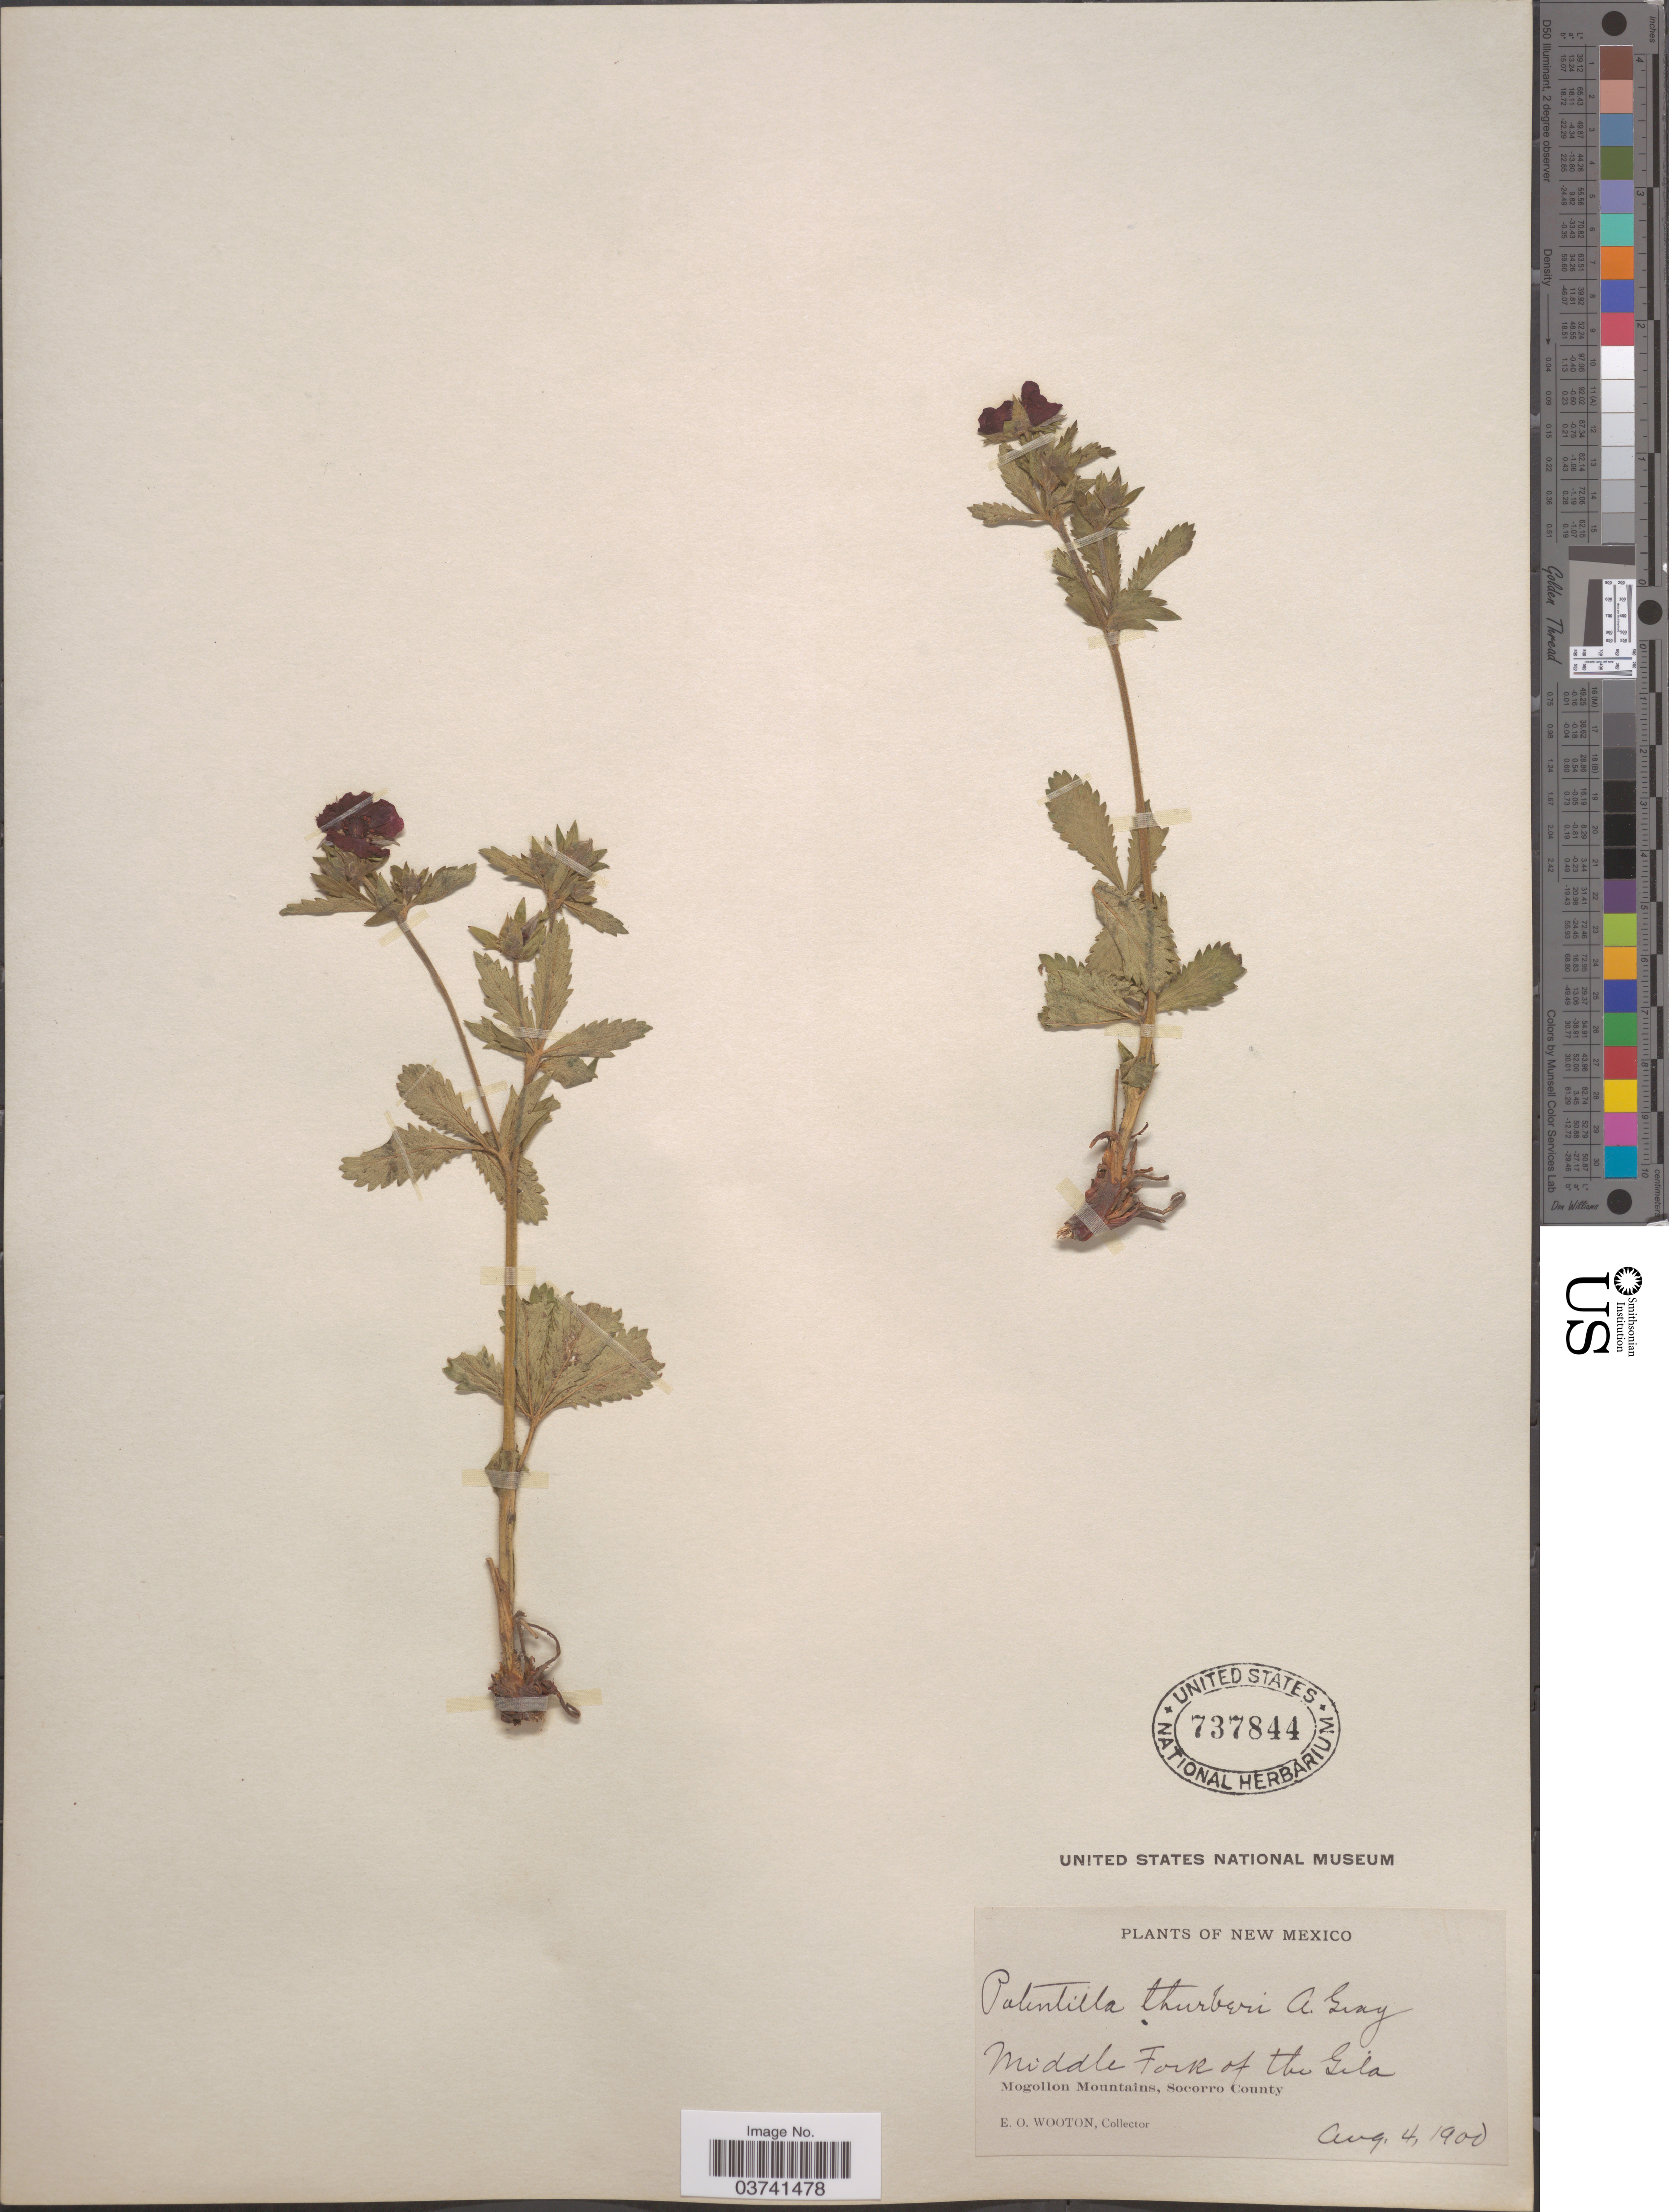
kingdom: Plantae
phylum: Tracheophyta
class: Magnoliopsida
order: Rosales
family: Rosaceae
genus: Potentilla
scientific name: Potentilla thurberi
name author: A. Gray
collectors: E. O. Wooton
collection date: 1900-08-04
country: United States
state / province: New Mexico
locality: Middle Fork of the Gila. Mogollon Mountains, Socorro County.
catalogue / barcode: US 737844